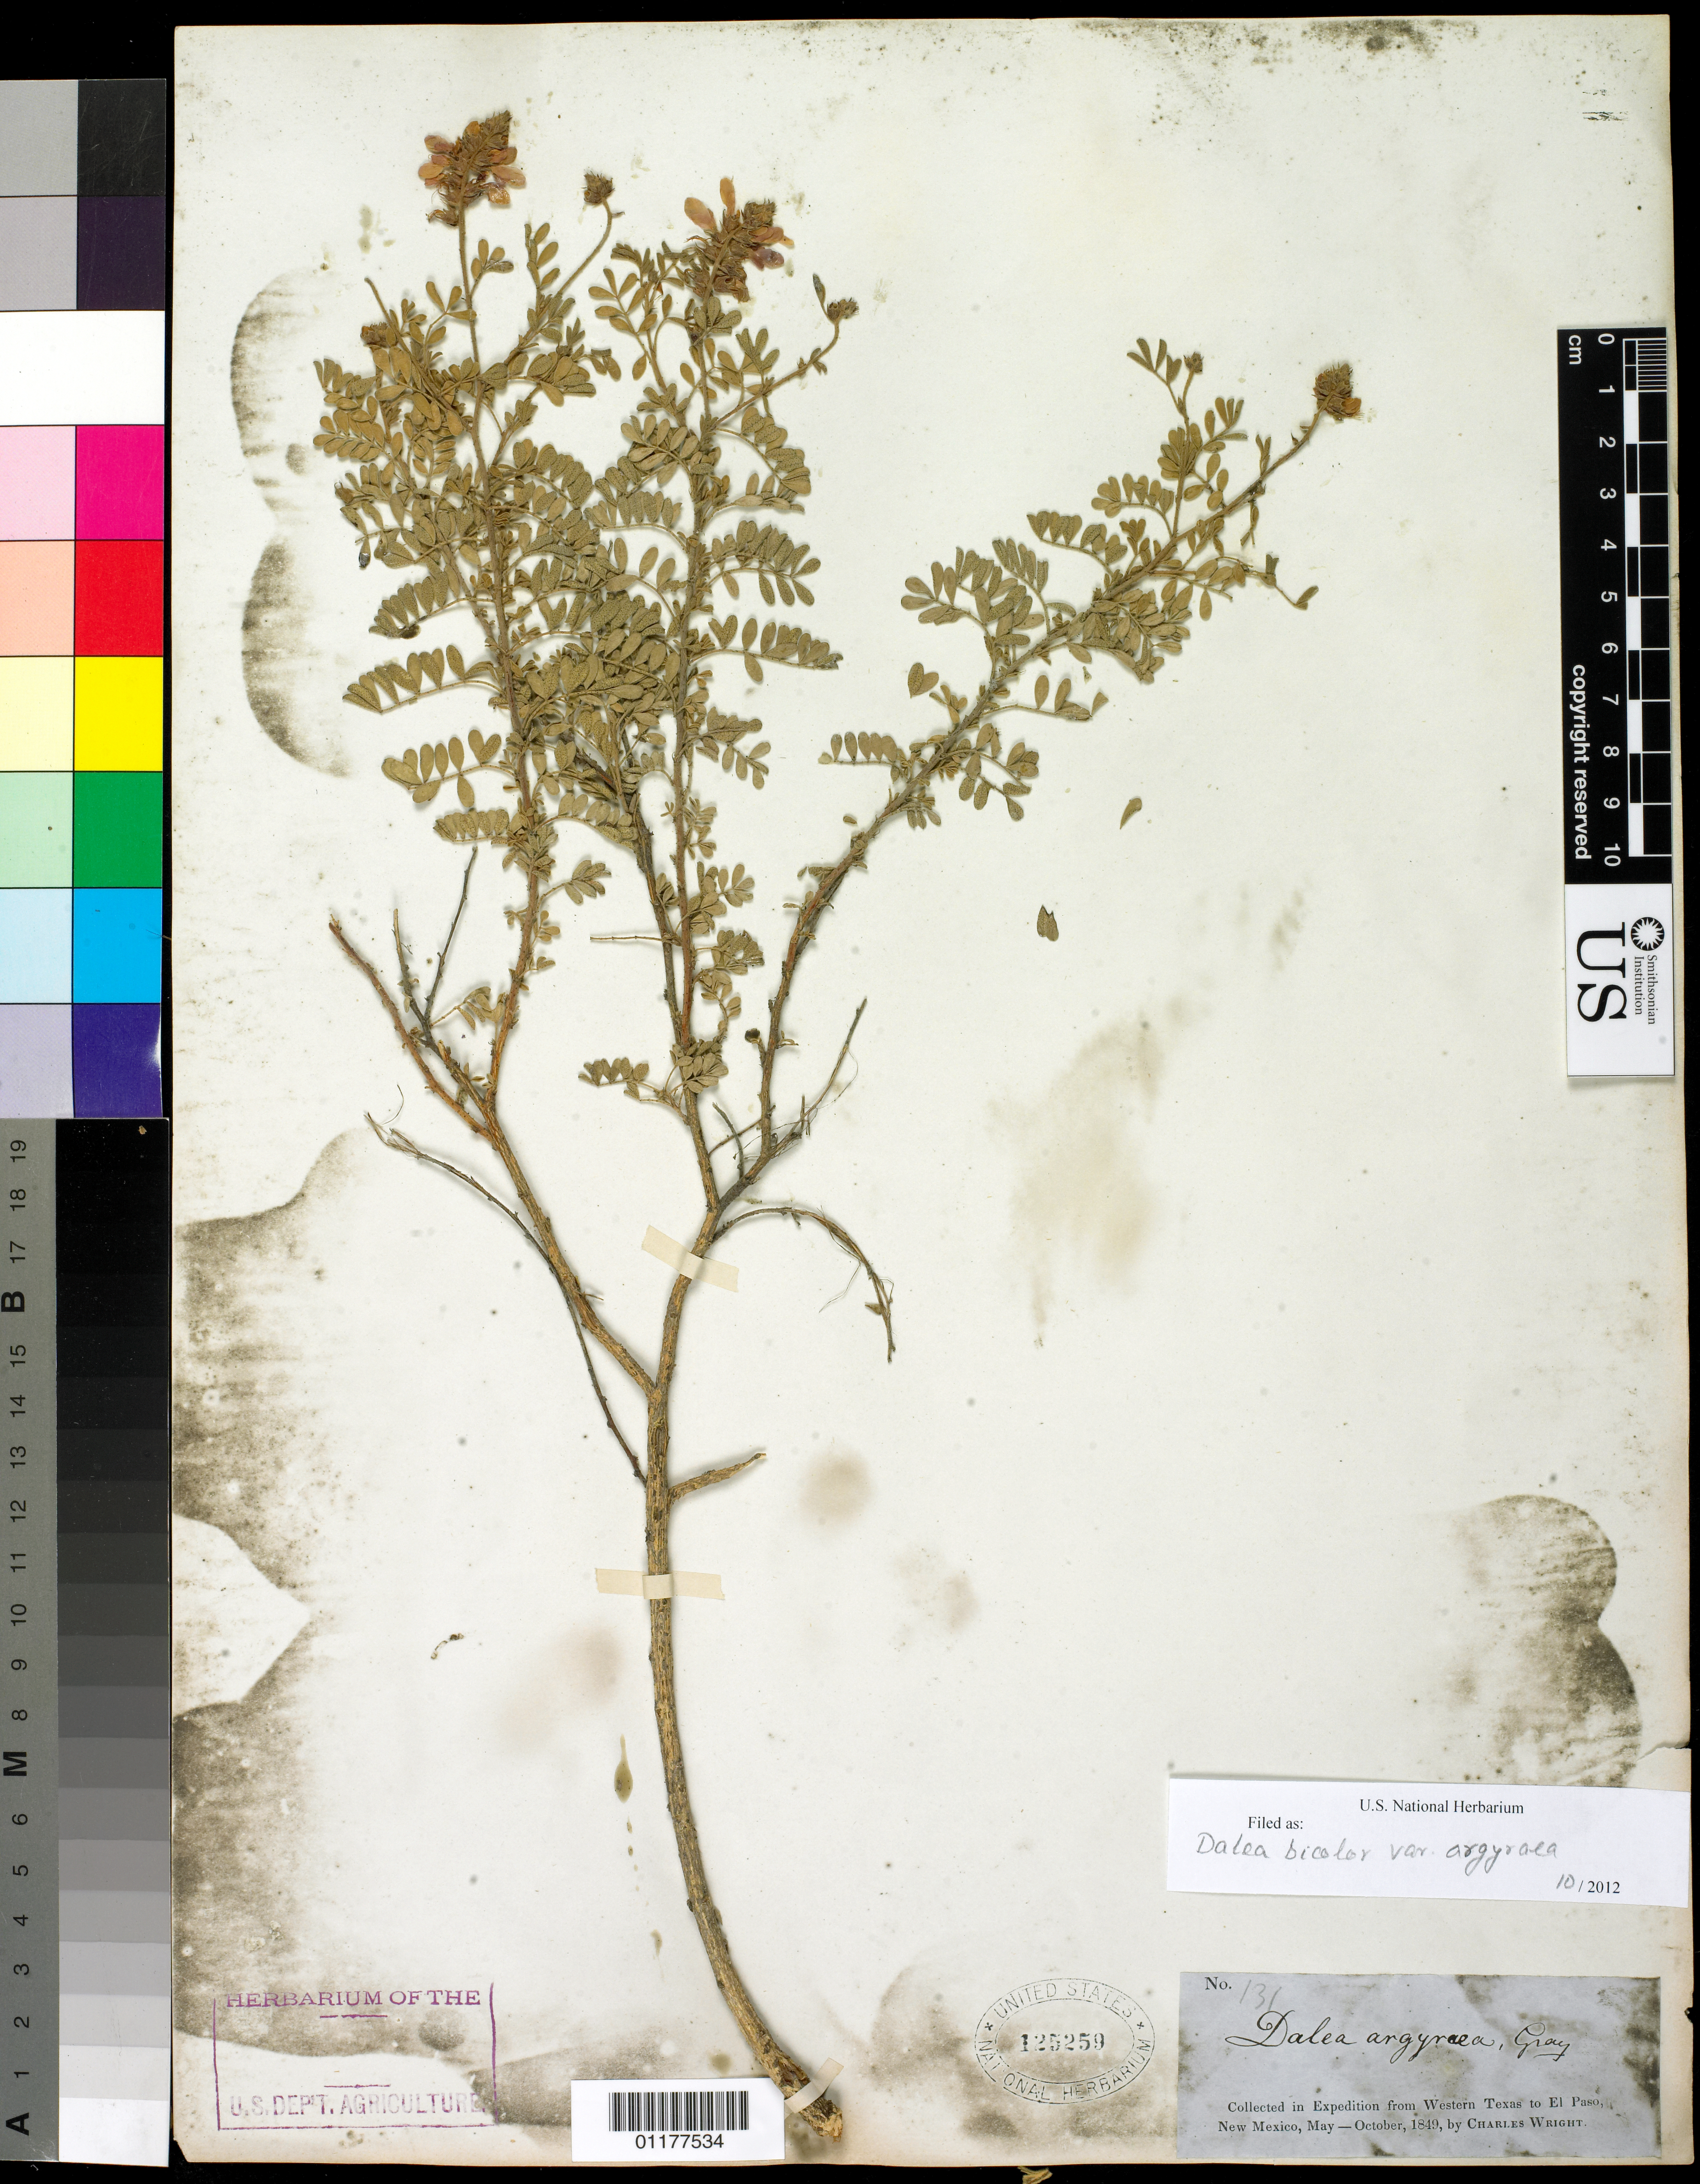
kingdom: Plantae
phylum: Tracheophyta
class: Magnoliopsida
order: Fabales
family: Fabaceae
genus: Dalea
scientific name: Dalea bicolor var. argyrea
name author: (A. Gray) Barneby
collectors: C. Wright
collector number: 122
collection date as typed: May 1849 to -- Oct 1849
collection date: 1849-05/1849-10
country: United States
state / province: New Mexico / Texas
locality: W Texas to El Paso, New Mexico.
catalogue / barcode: US 125259